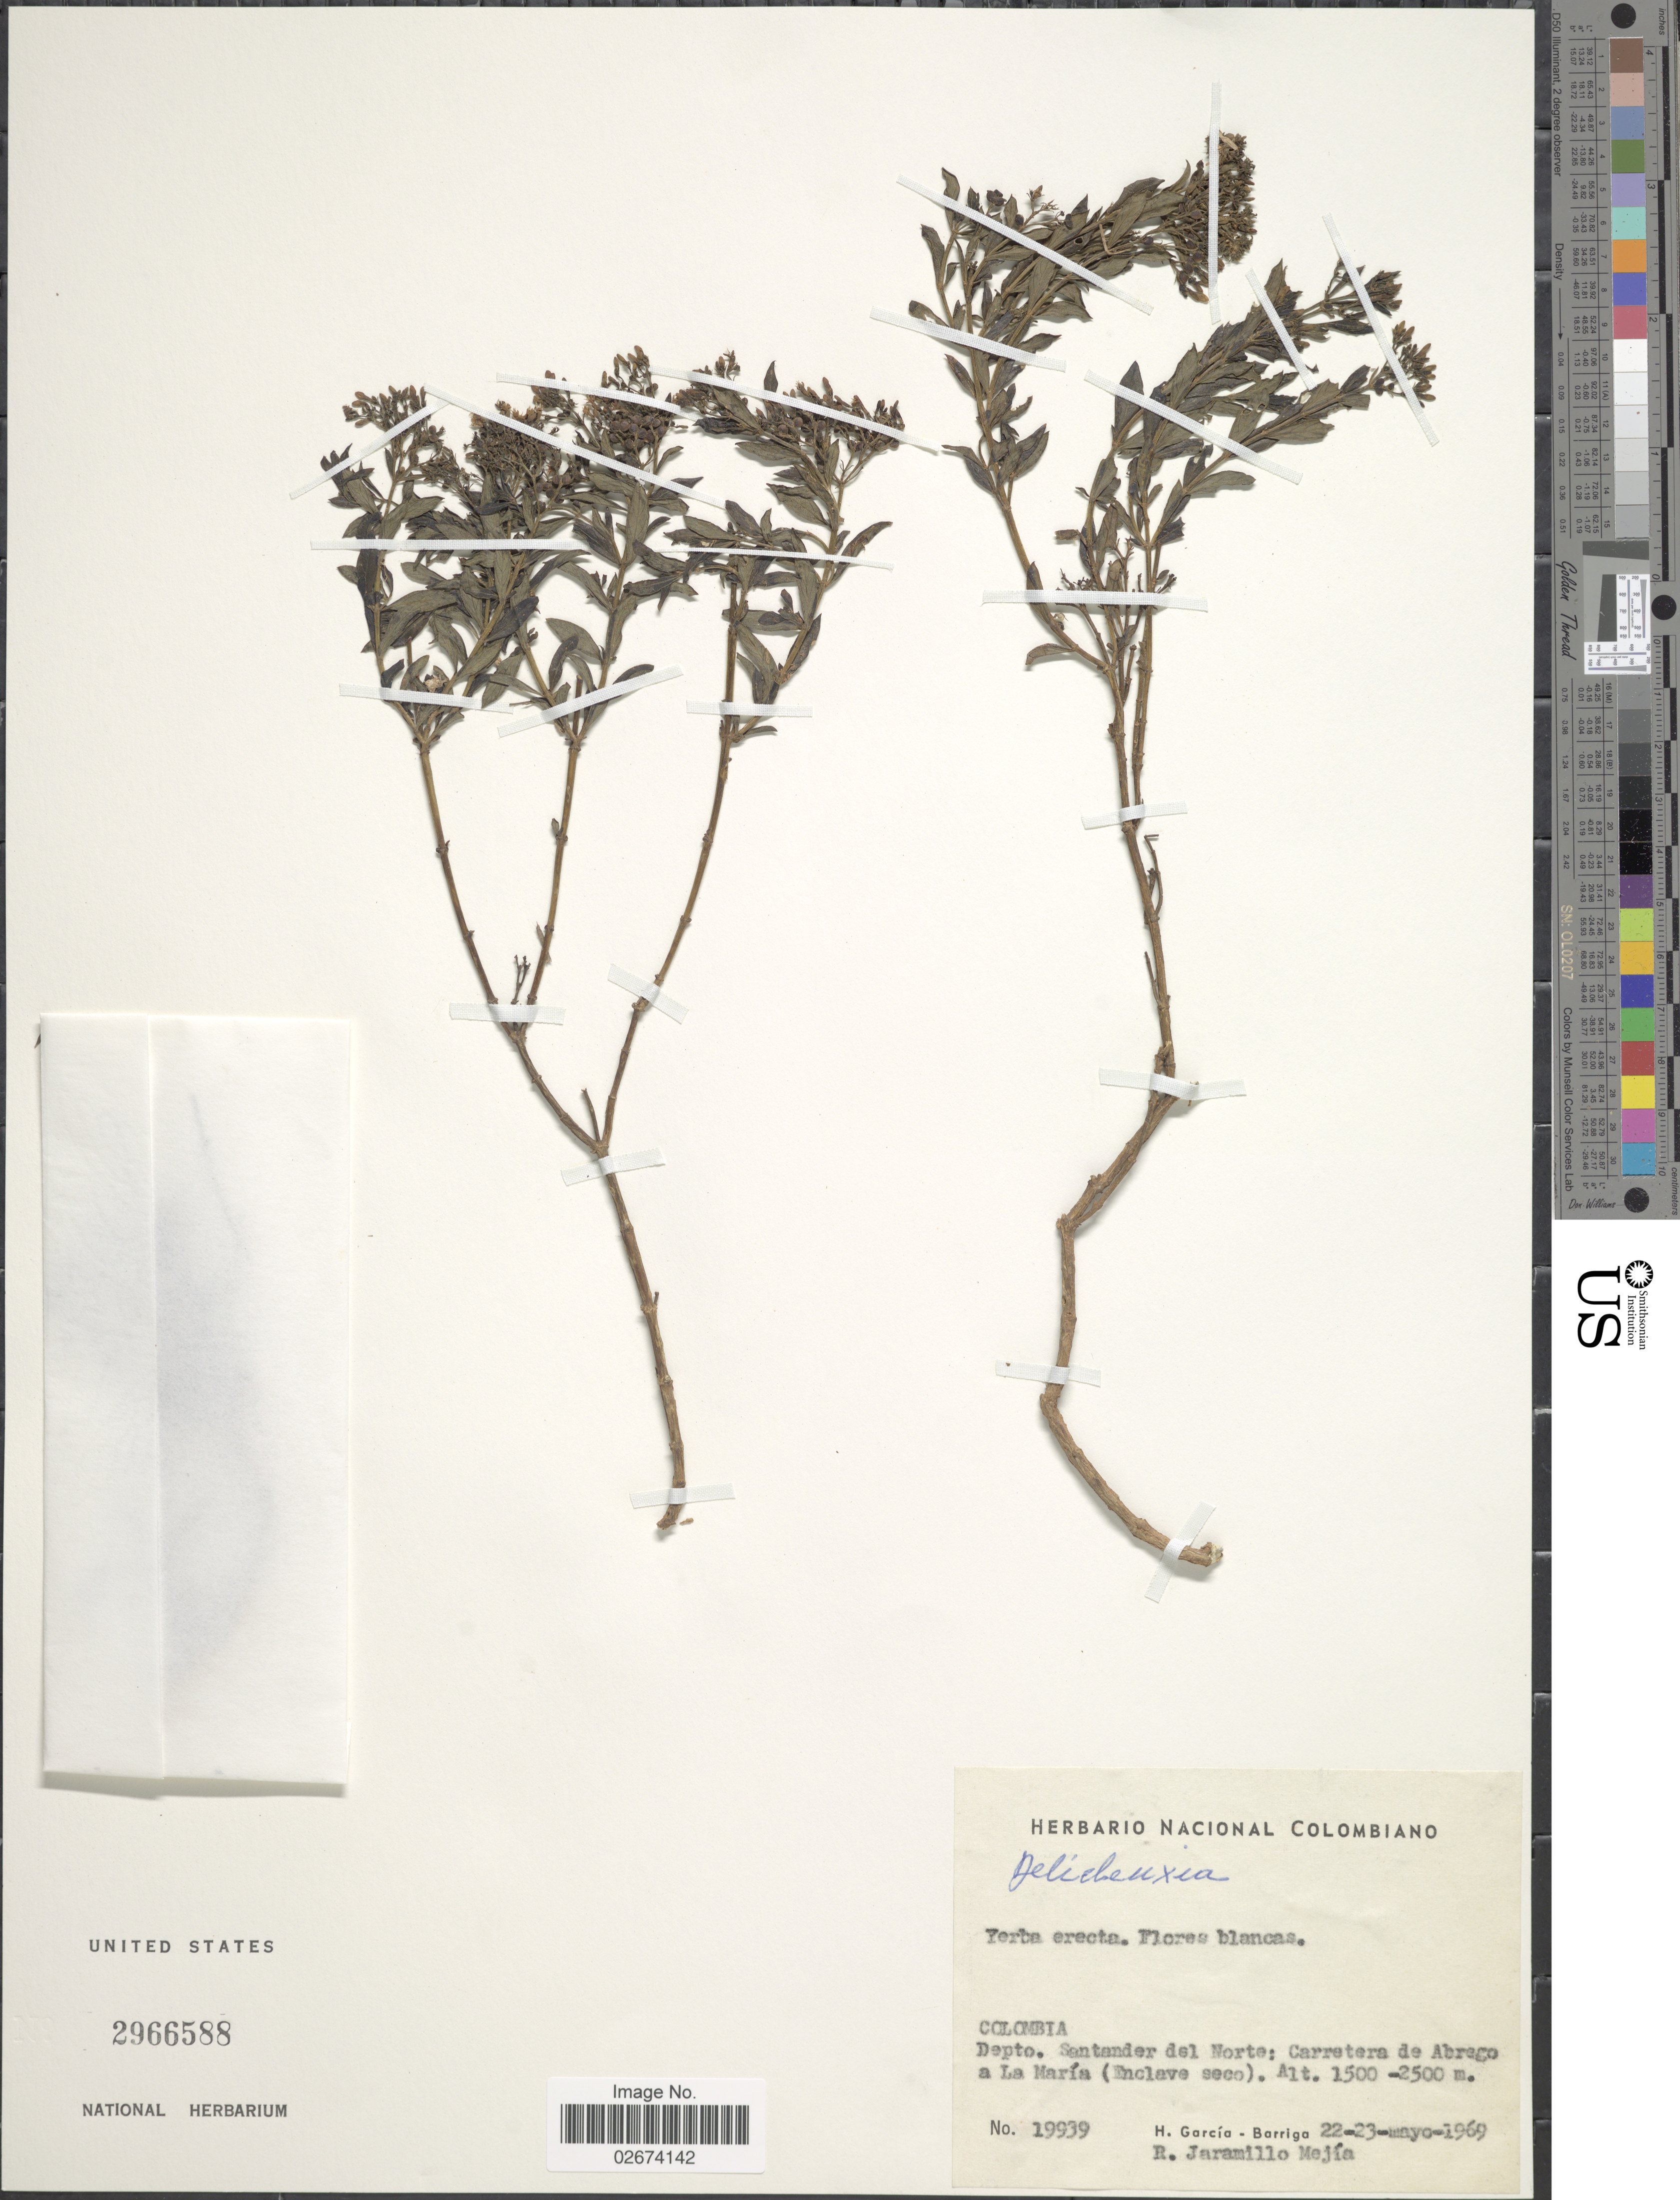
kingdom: Plantae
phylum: Tracheophyta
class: Magnoliopsida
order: Gentianales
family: Rubiaceae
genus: Declieuxia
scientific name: Declieuxia fruticosa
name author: (Willd. ex Roem. & Schult.) Kuntze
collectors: H. García Barriga & R. Jaramillo M.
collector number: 19939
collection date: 1969-05-22/1969-05-23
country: Colombia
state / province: Norte de Santander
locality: Depto. Santander del Norte: Carretera de Abrego a La María (Enclave seco)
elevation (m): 1500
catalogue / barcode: US 2966588